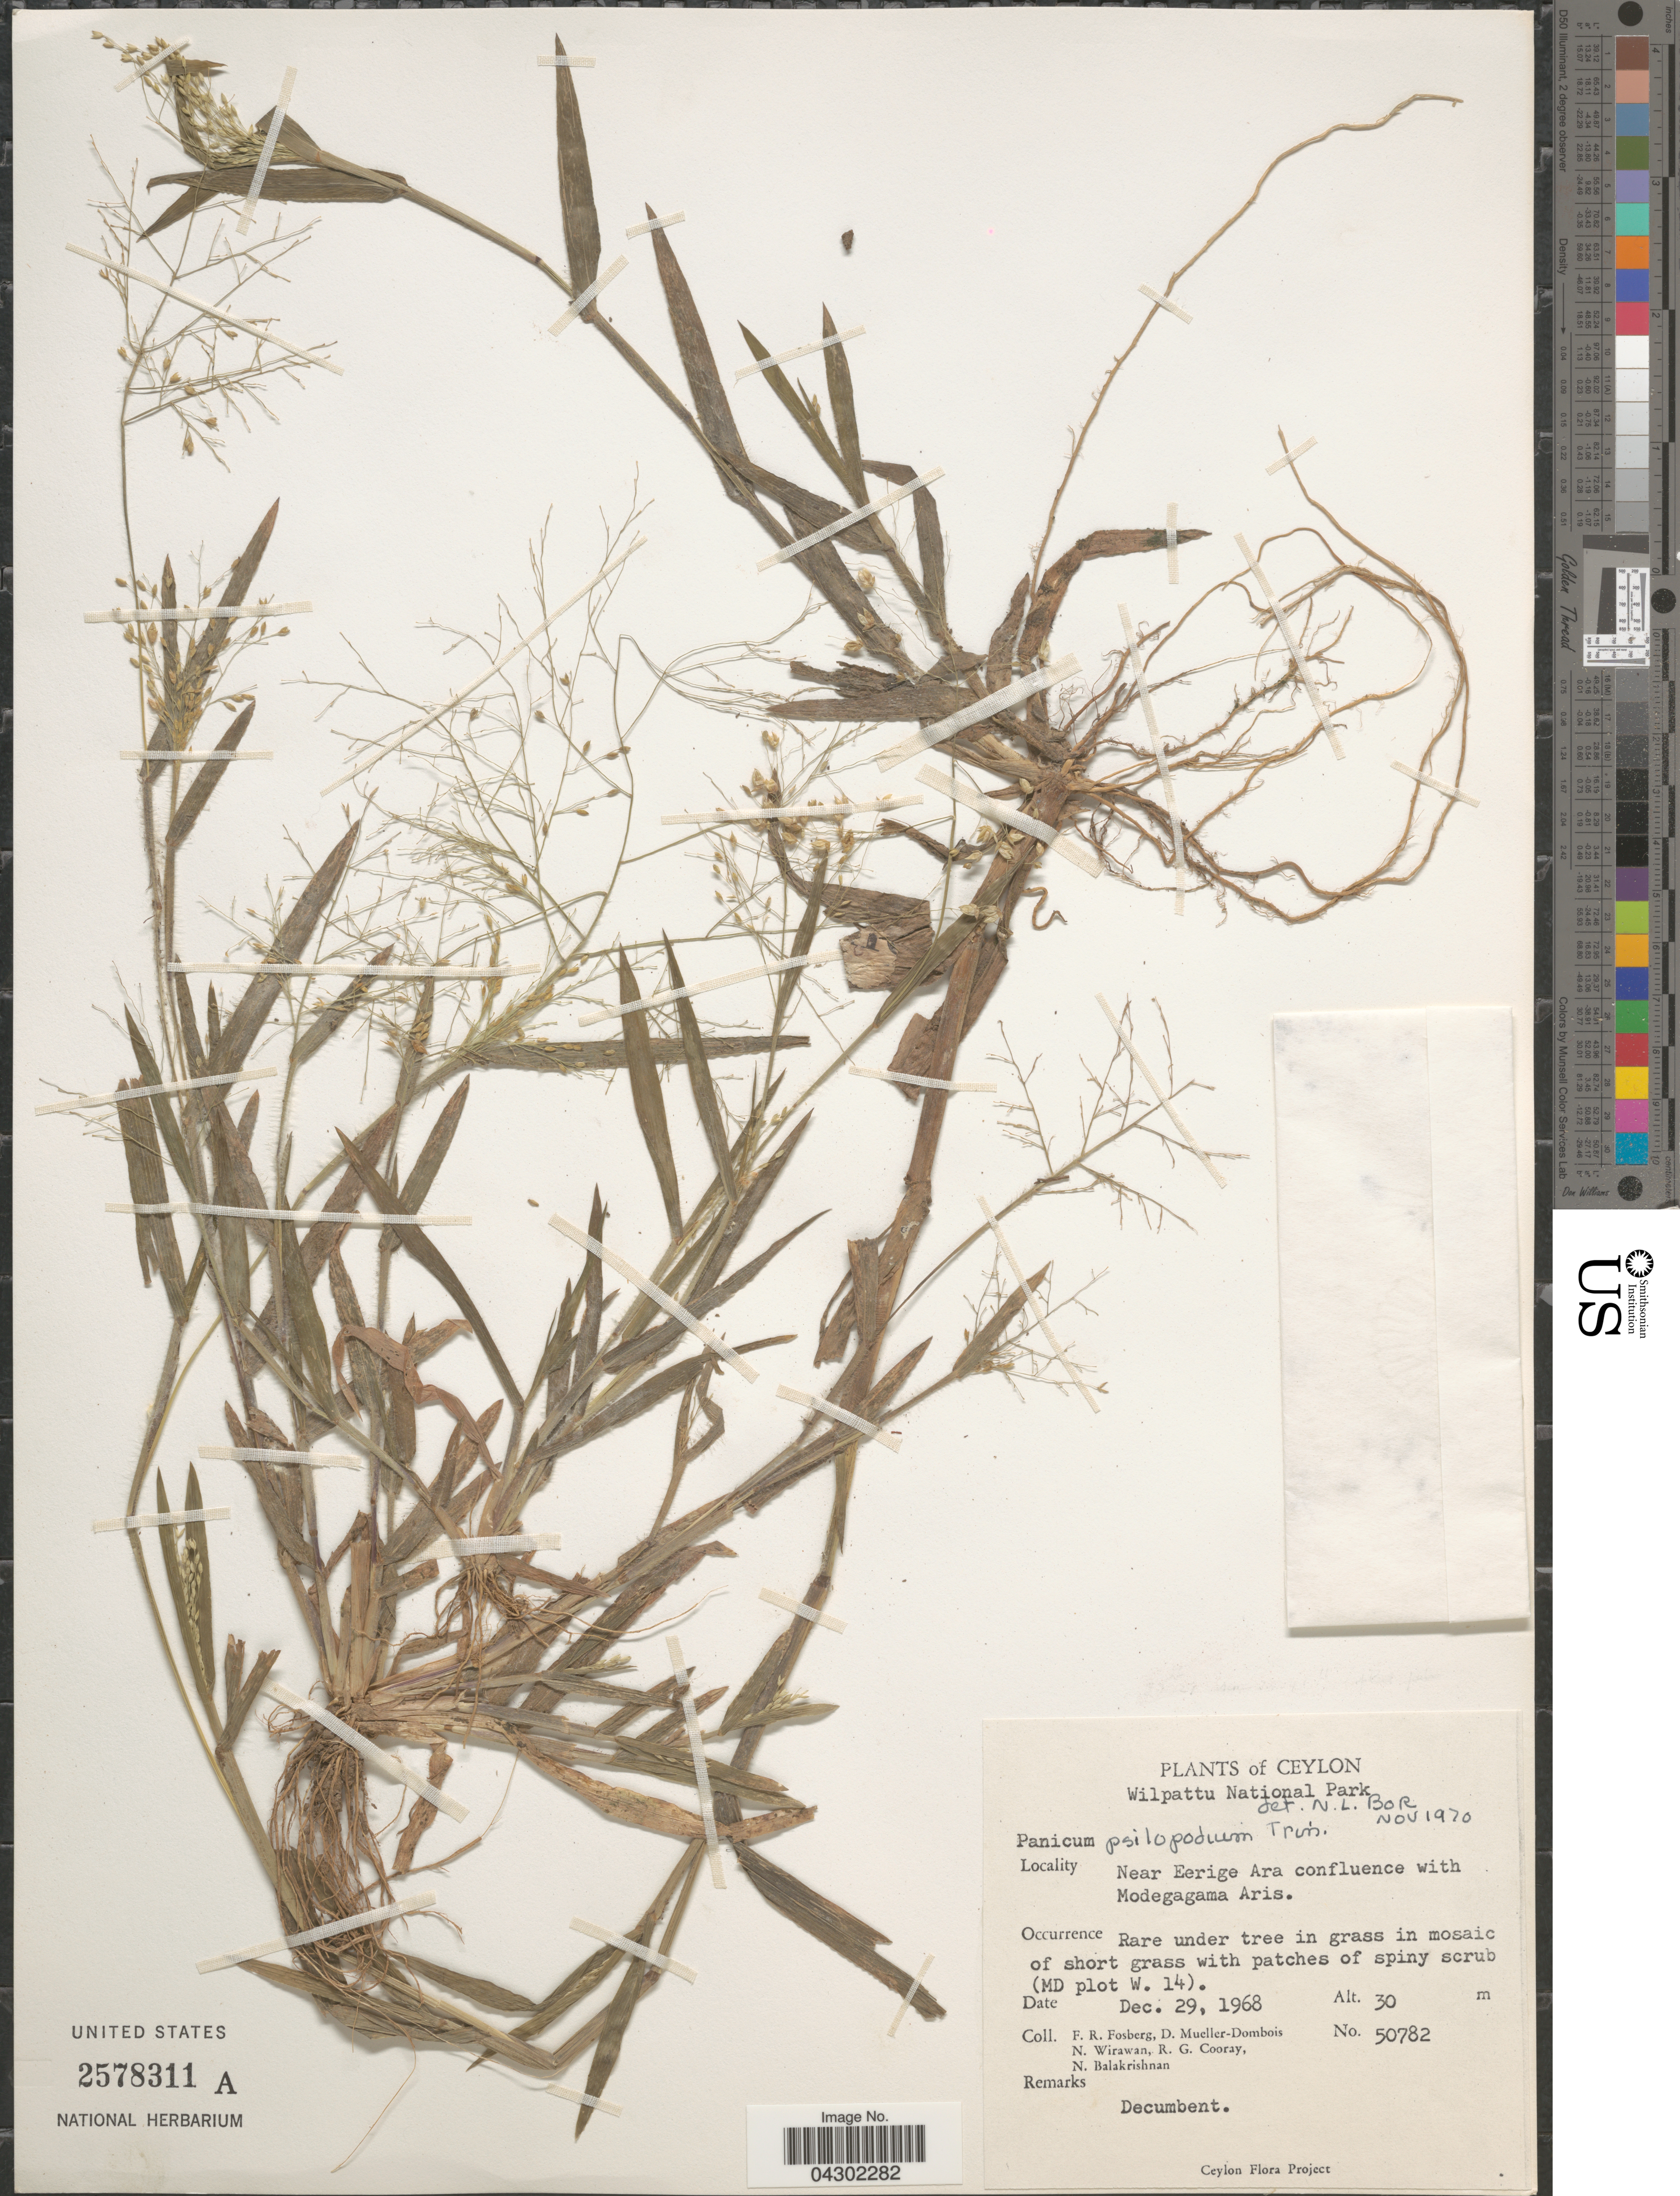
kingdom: Plantae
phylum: Tracheophyta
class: Liliopsida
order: Poales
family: Poaceae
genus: Panicum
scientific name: Panicum sumatrense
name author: P. Roth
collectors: F. R. Fosberg, D. Mueller-Dombois, N. Wirawan, R. Cooray & N. Balakrishnan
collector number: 50782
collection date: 1968-12-29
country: Sri Lanka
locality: Ceylon. Wilpattu National Park. Near Eerige Ara confluence with Modegagama Aris. (MD plot W. 14).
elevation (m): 30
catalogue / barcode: US 2578311A